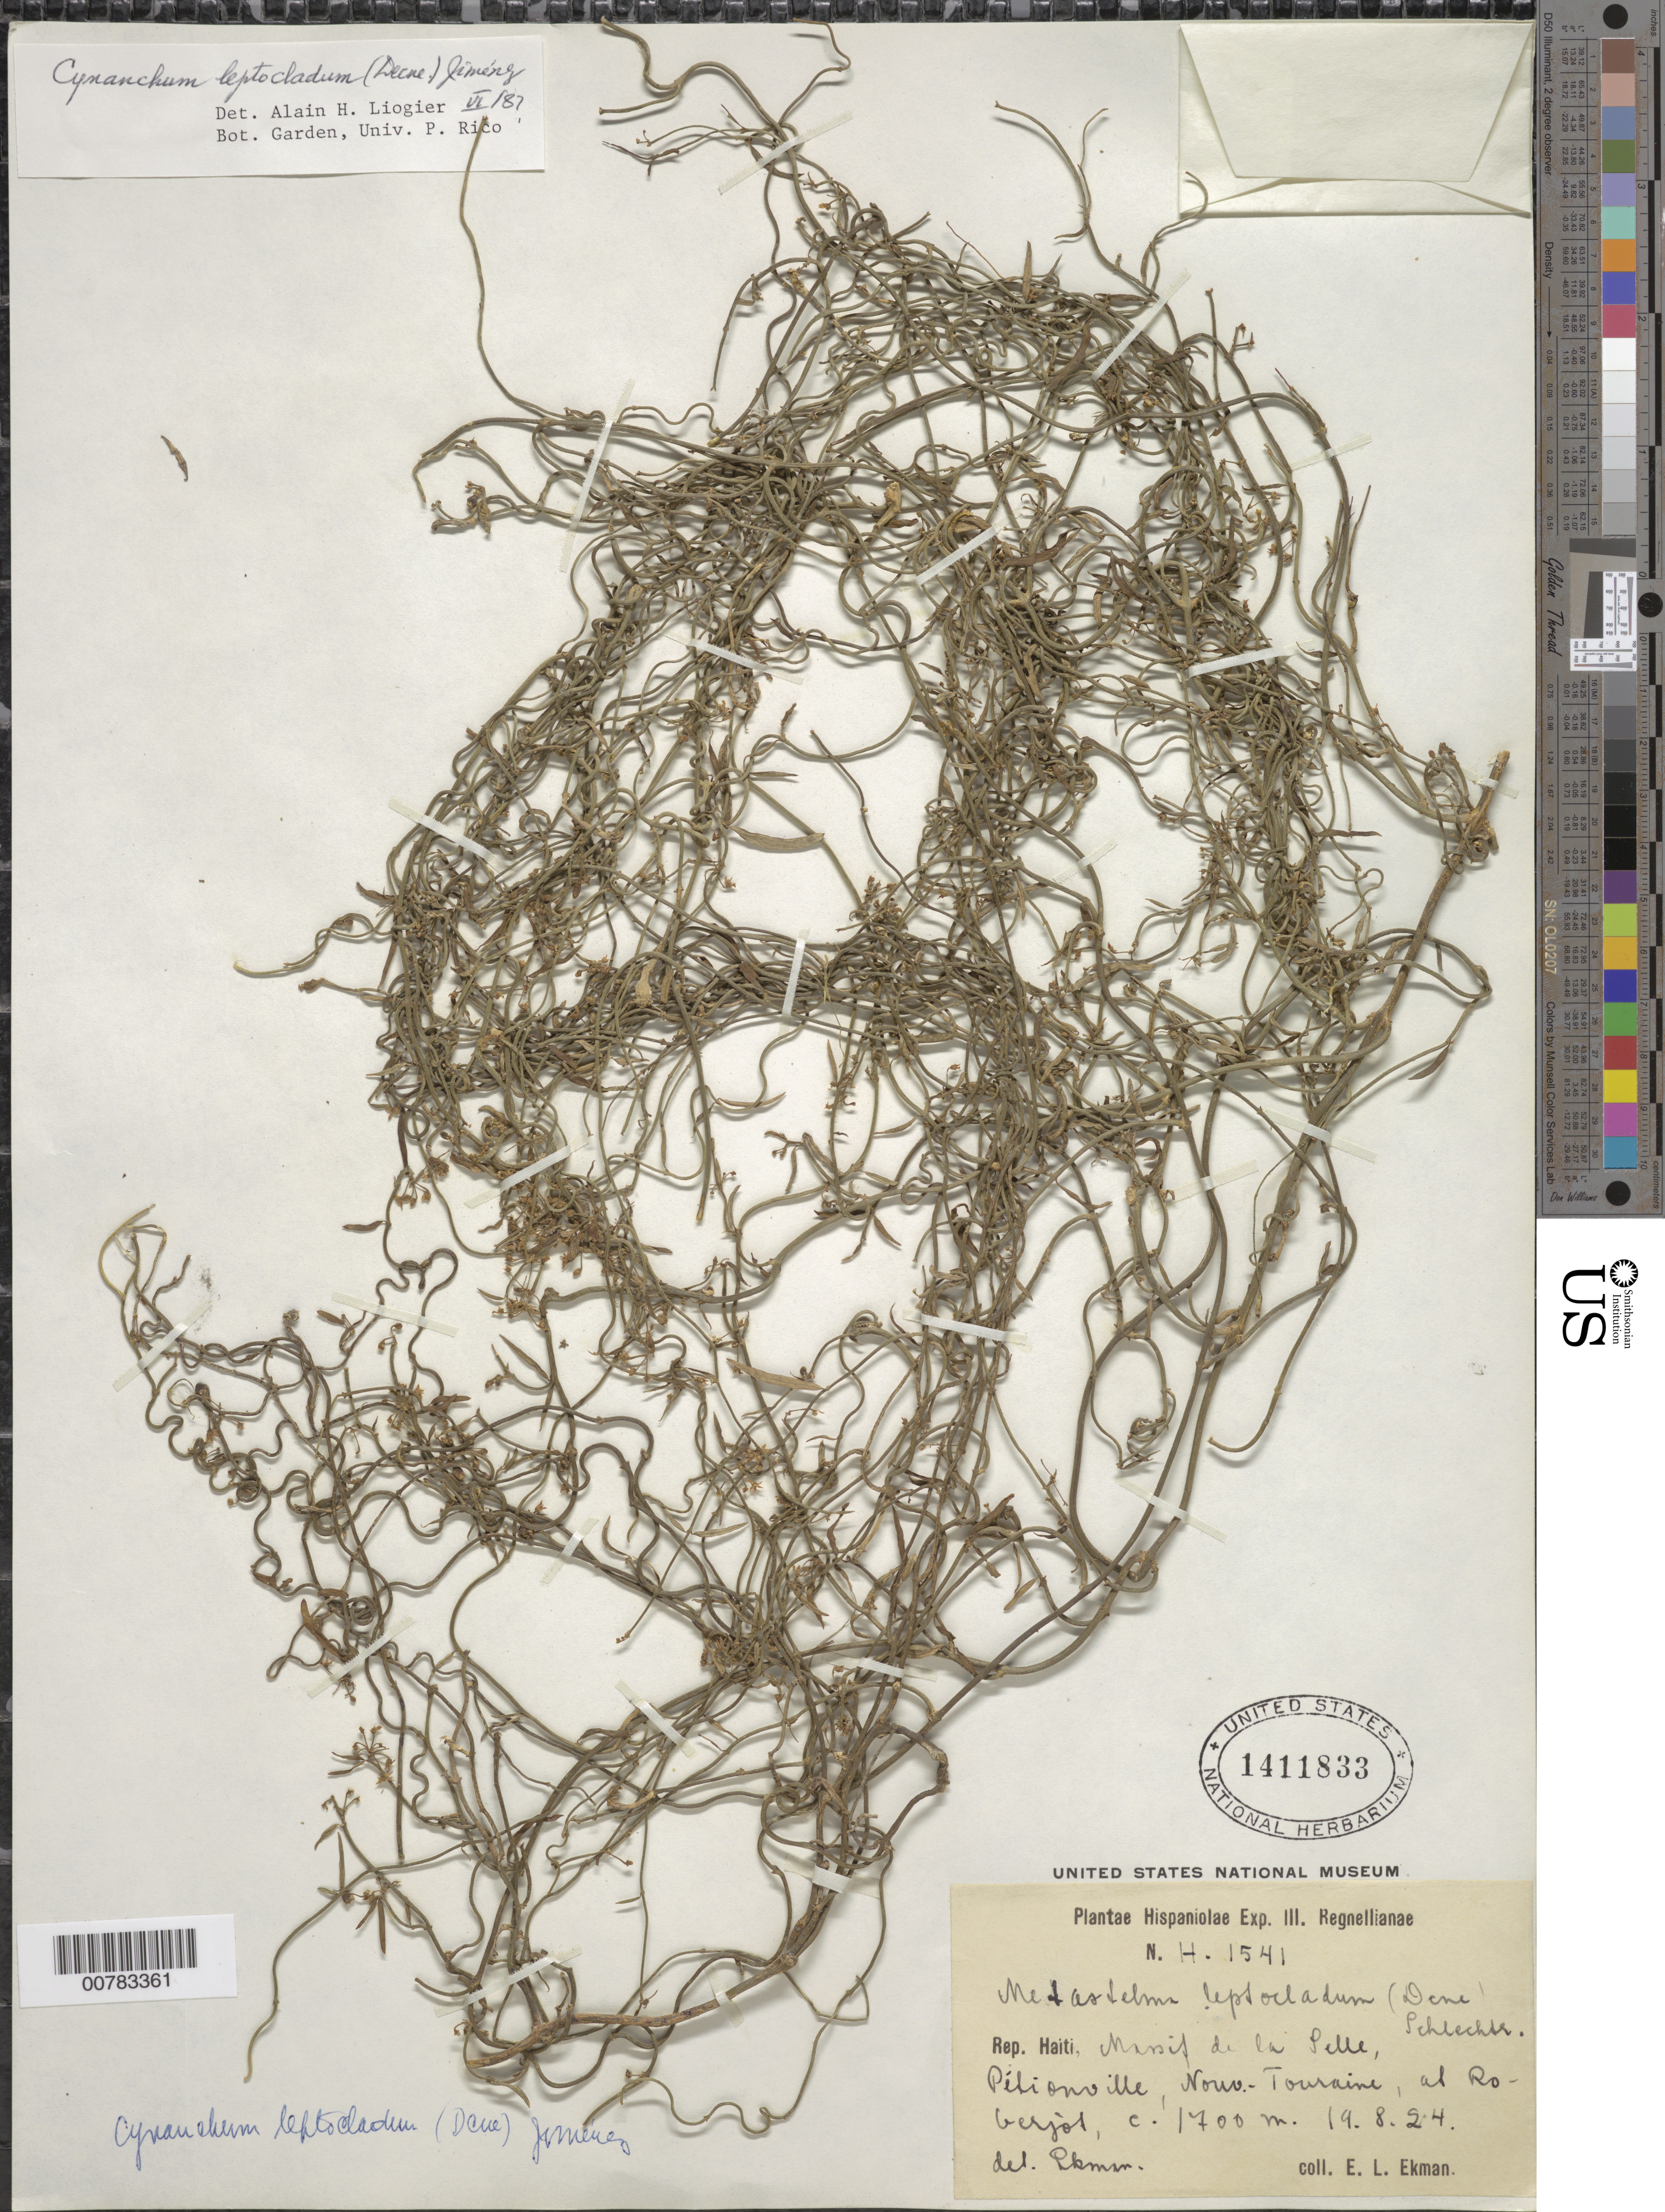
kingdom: Plantae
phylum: Tracheophyta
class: Magnoliopsida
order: Gentianales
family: Apocynaceae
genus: Metastelma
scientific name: Metastelma leptocladum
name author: (Decne.) Schltr.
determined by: Liogier, Alain H.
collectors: E. L. Ekman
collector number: H 1541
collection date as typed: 19 Aug 1924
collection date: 1924-08-19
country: Haiti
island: Hispaniola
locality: Massif de la Selle, Pétionville, Nouv.-Touraine, at Roverjod.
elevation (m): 1700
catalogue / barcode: US 1411833